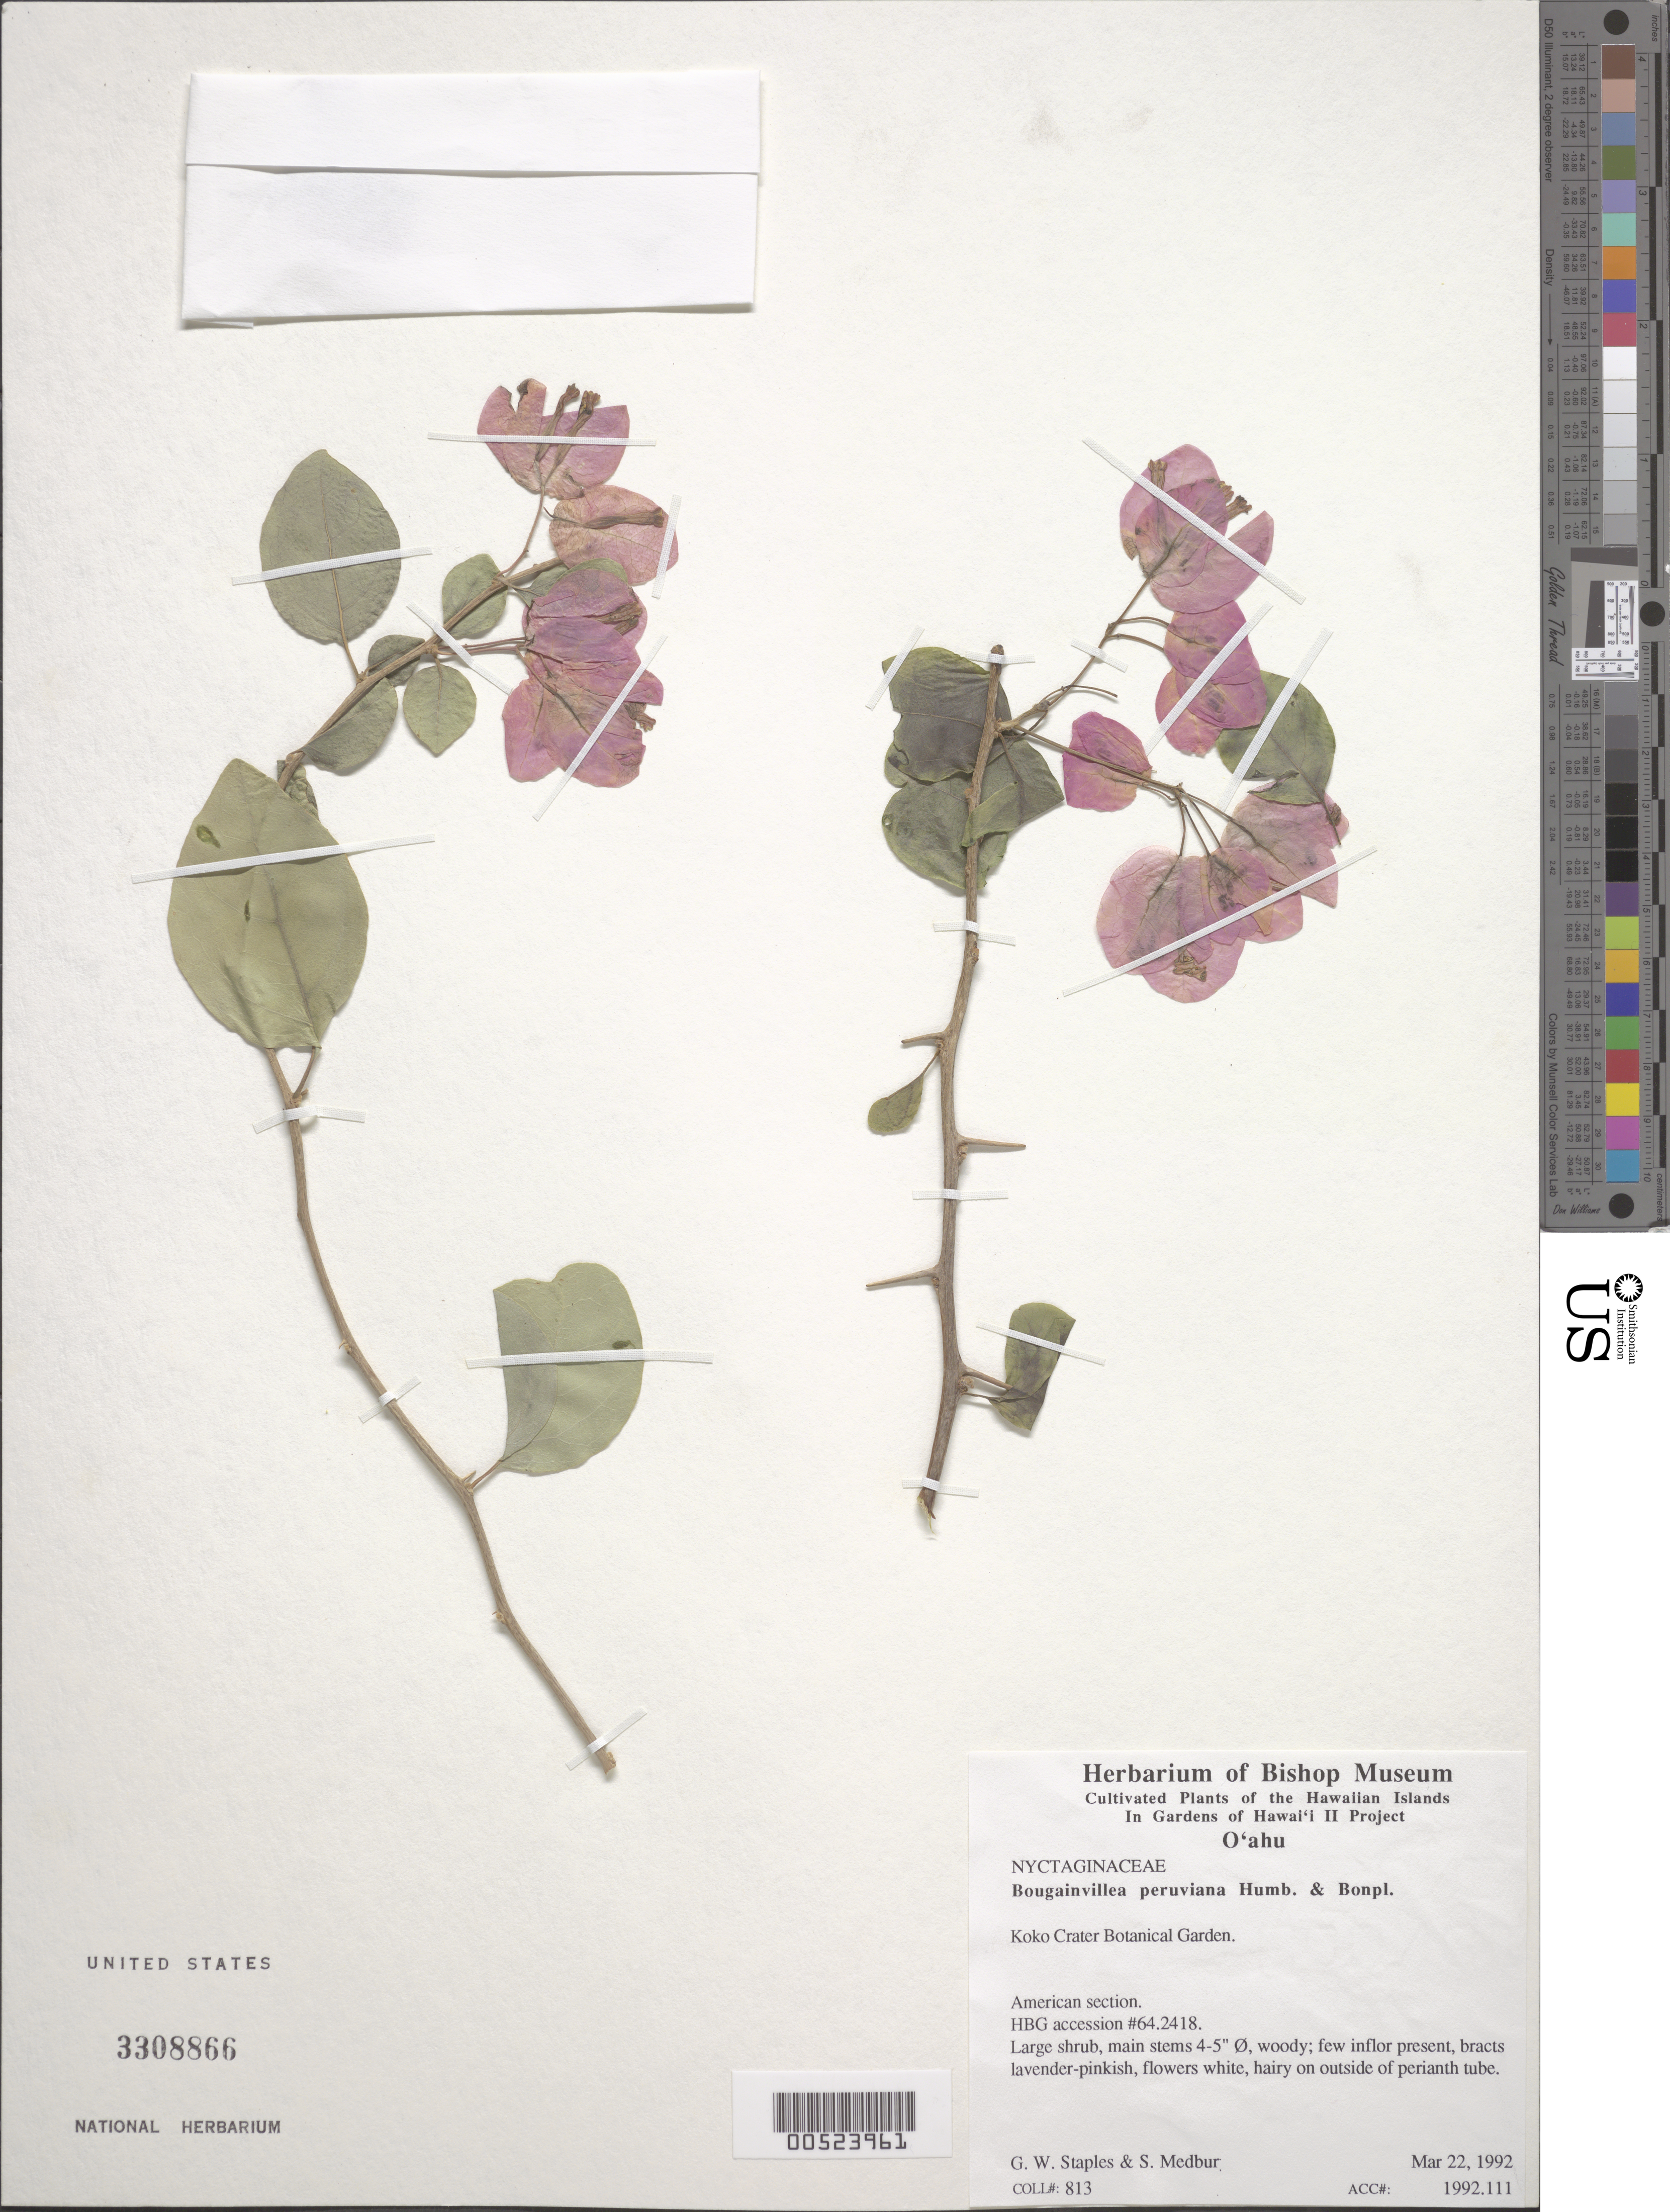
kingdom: Plantae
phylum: Tracheophyta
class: Magnoliopsida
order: Caryophyllales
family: Nyctaginaceae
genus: Bougainvillea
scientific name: Bougainvillea peruviana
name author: Nees & Mart.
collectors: G. Staples & S. Medbur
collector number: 813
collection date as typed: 22 Mar 1992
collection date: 1992-03-22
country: United States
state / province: Hawaii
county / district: Honolulu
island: Oahu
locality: Koko Crater Botanical Garden, American section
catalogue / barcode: US 3308866